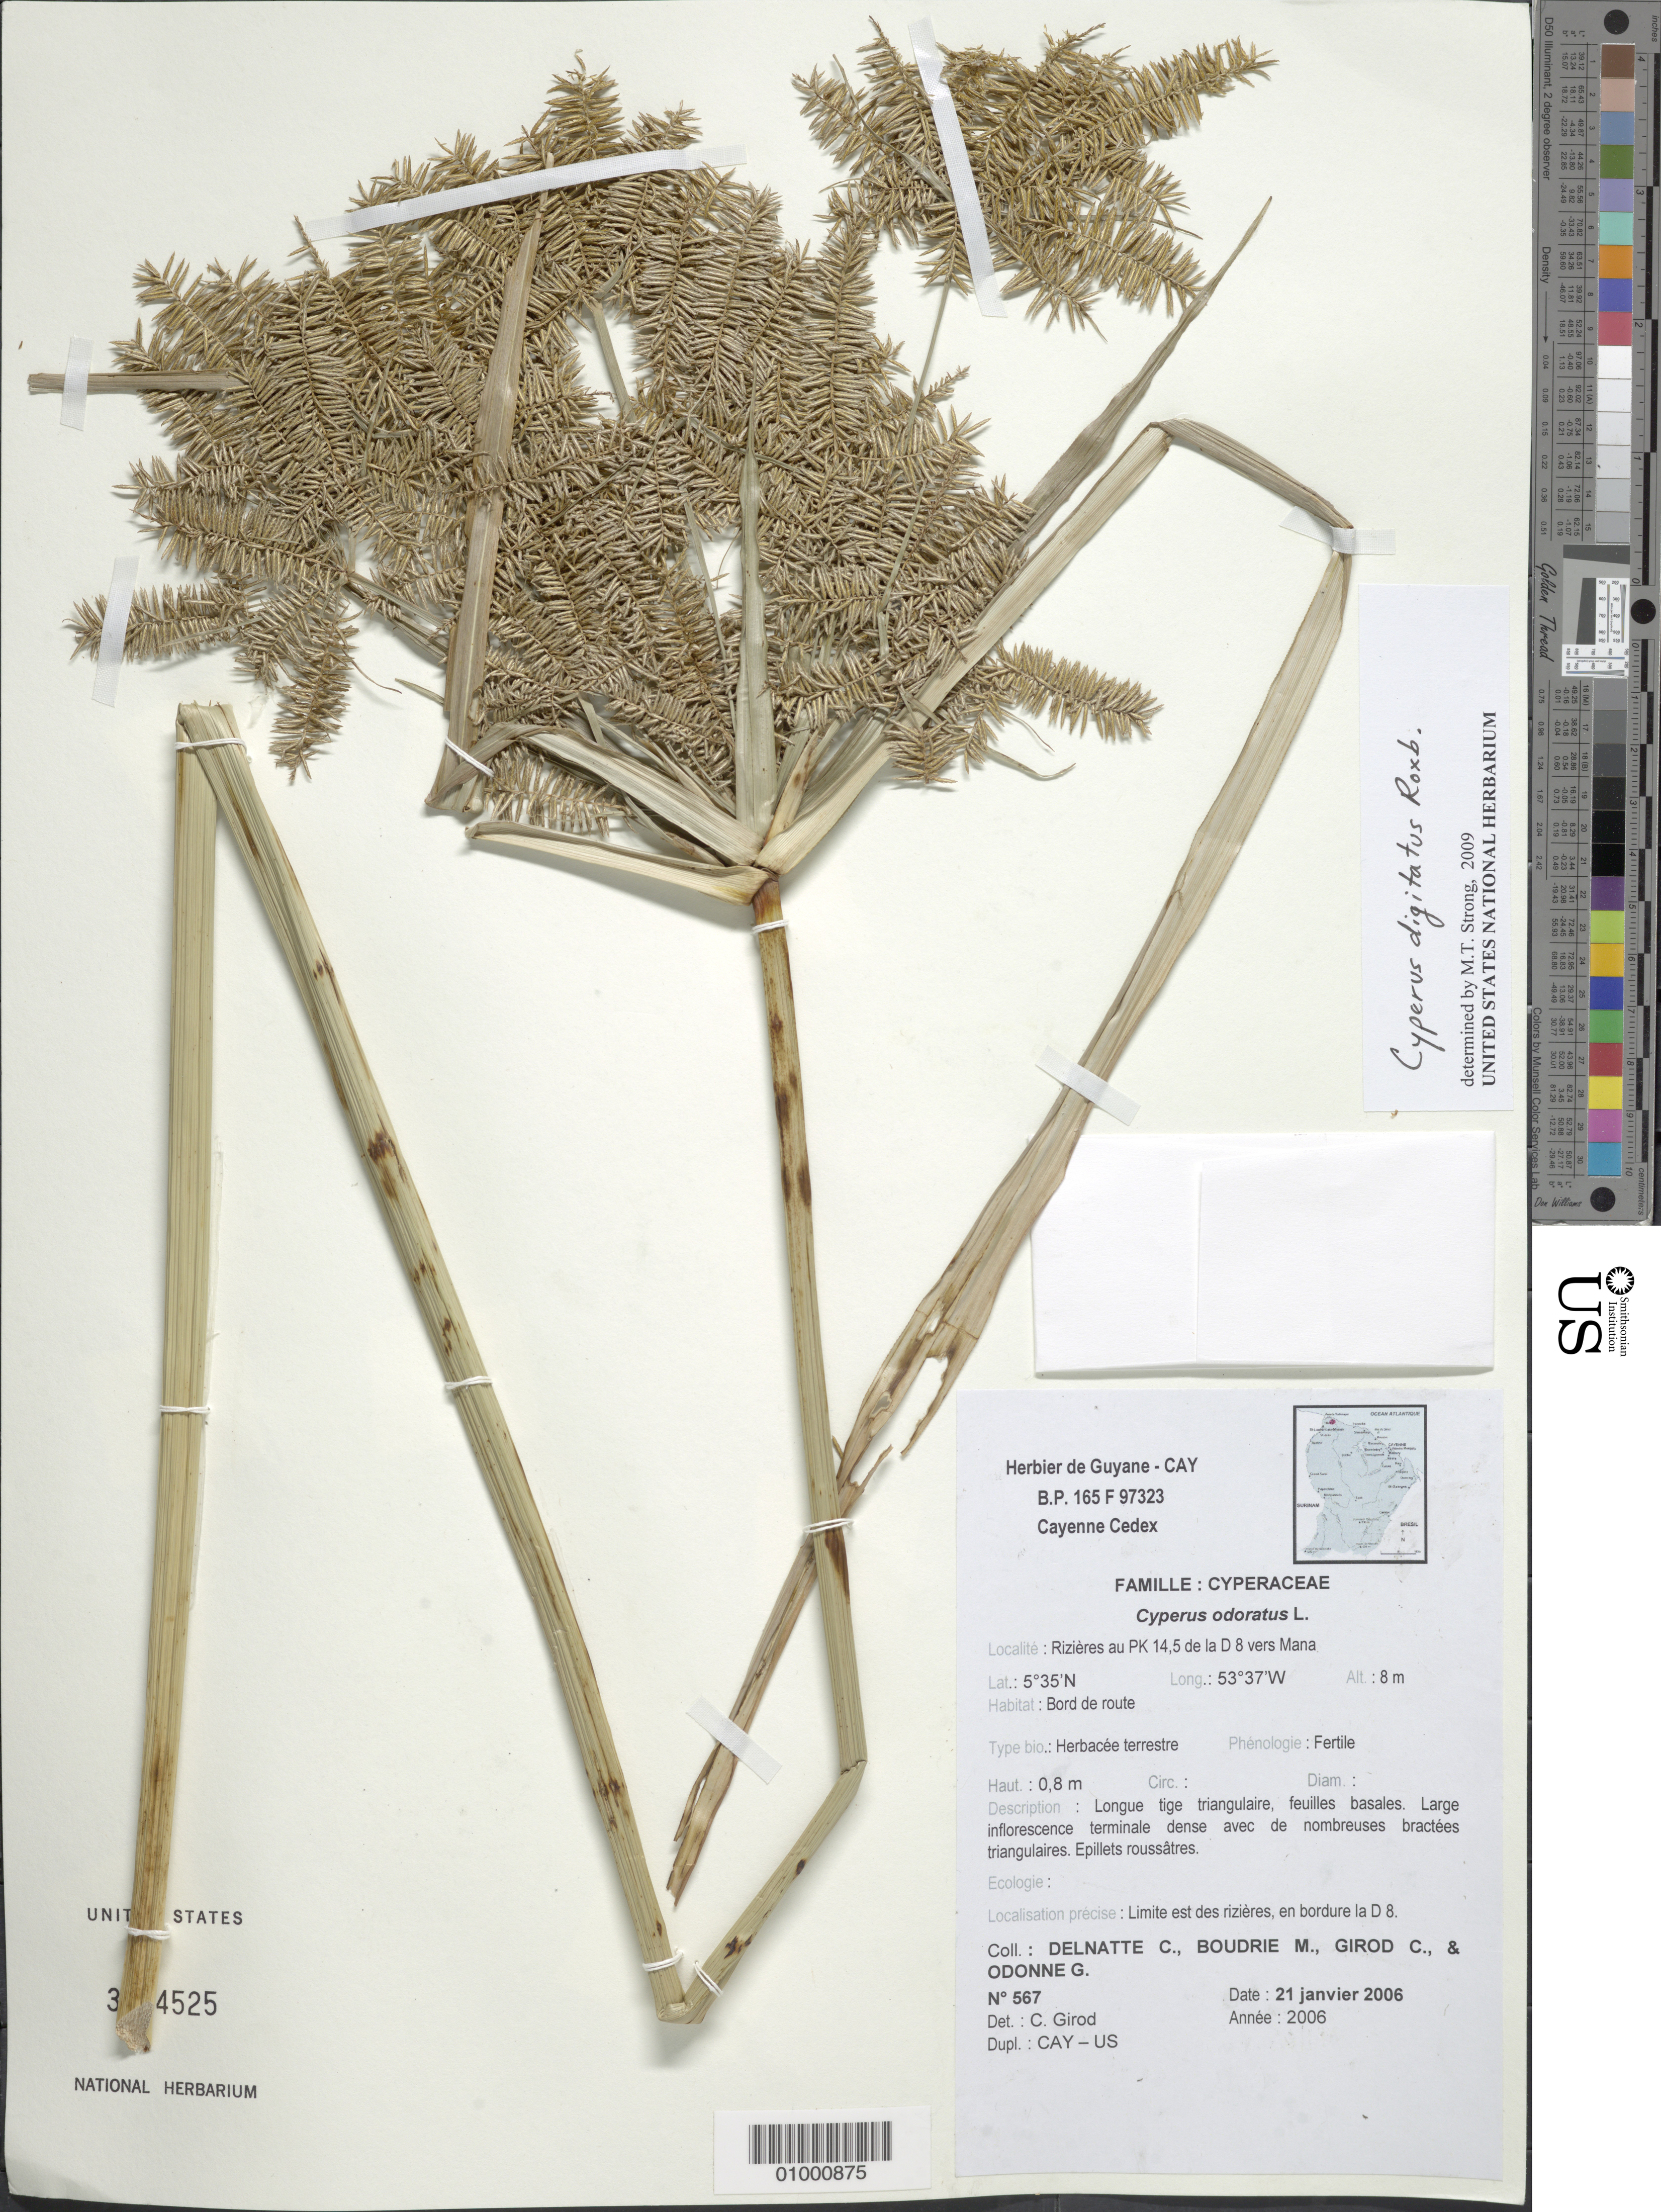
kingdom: Plantae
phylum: Tracheophyta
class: Liliopsida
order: Poales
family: Cyperaceae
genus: Cyperus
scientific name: Cyperus digitatus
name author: Roxb.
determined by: Strong, M. T., (US), Smithsonian Institution - National Museum of Natural History (UNITED STATES)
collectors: C. Delnatte, M. Boudrie, C. Girod & G. Odonne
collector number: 567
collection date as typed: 21-Jan-06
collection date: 2006-01-21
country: French Guiana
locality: Rizieres au PK 14.5 de la D 8 vers Mana; limite est des rizieres, en bordure la D8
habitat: Bord de route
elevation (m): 8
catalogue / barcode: US 3554525